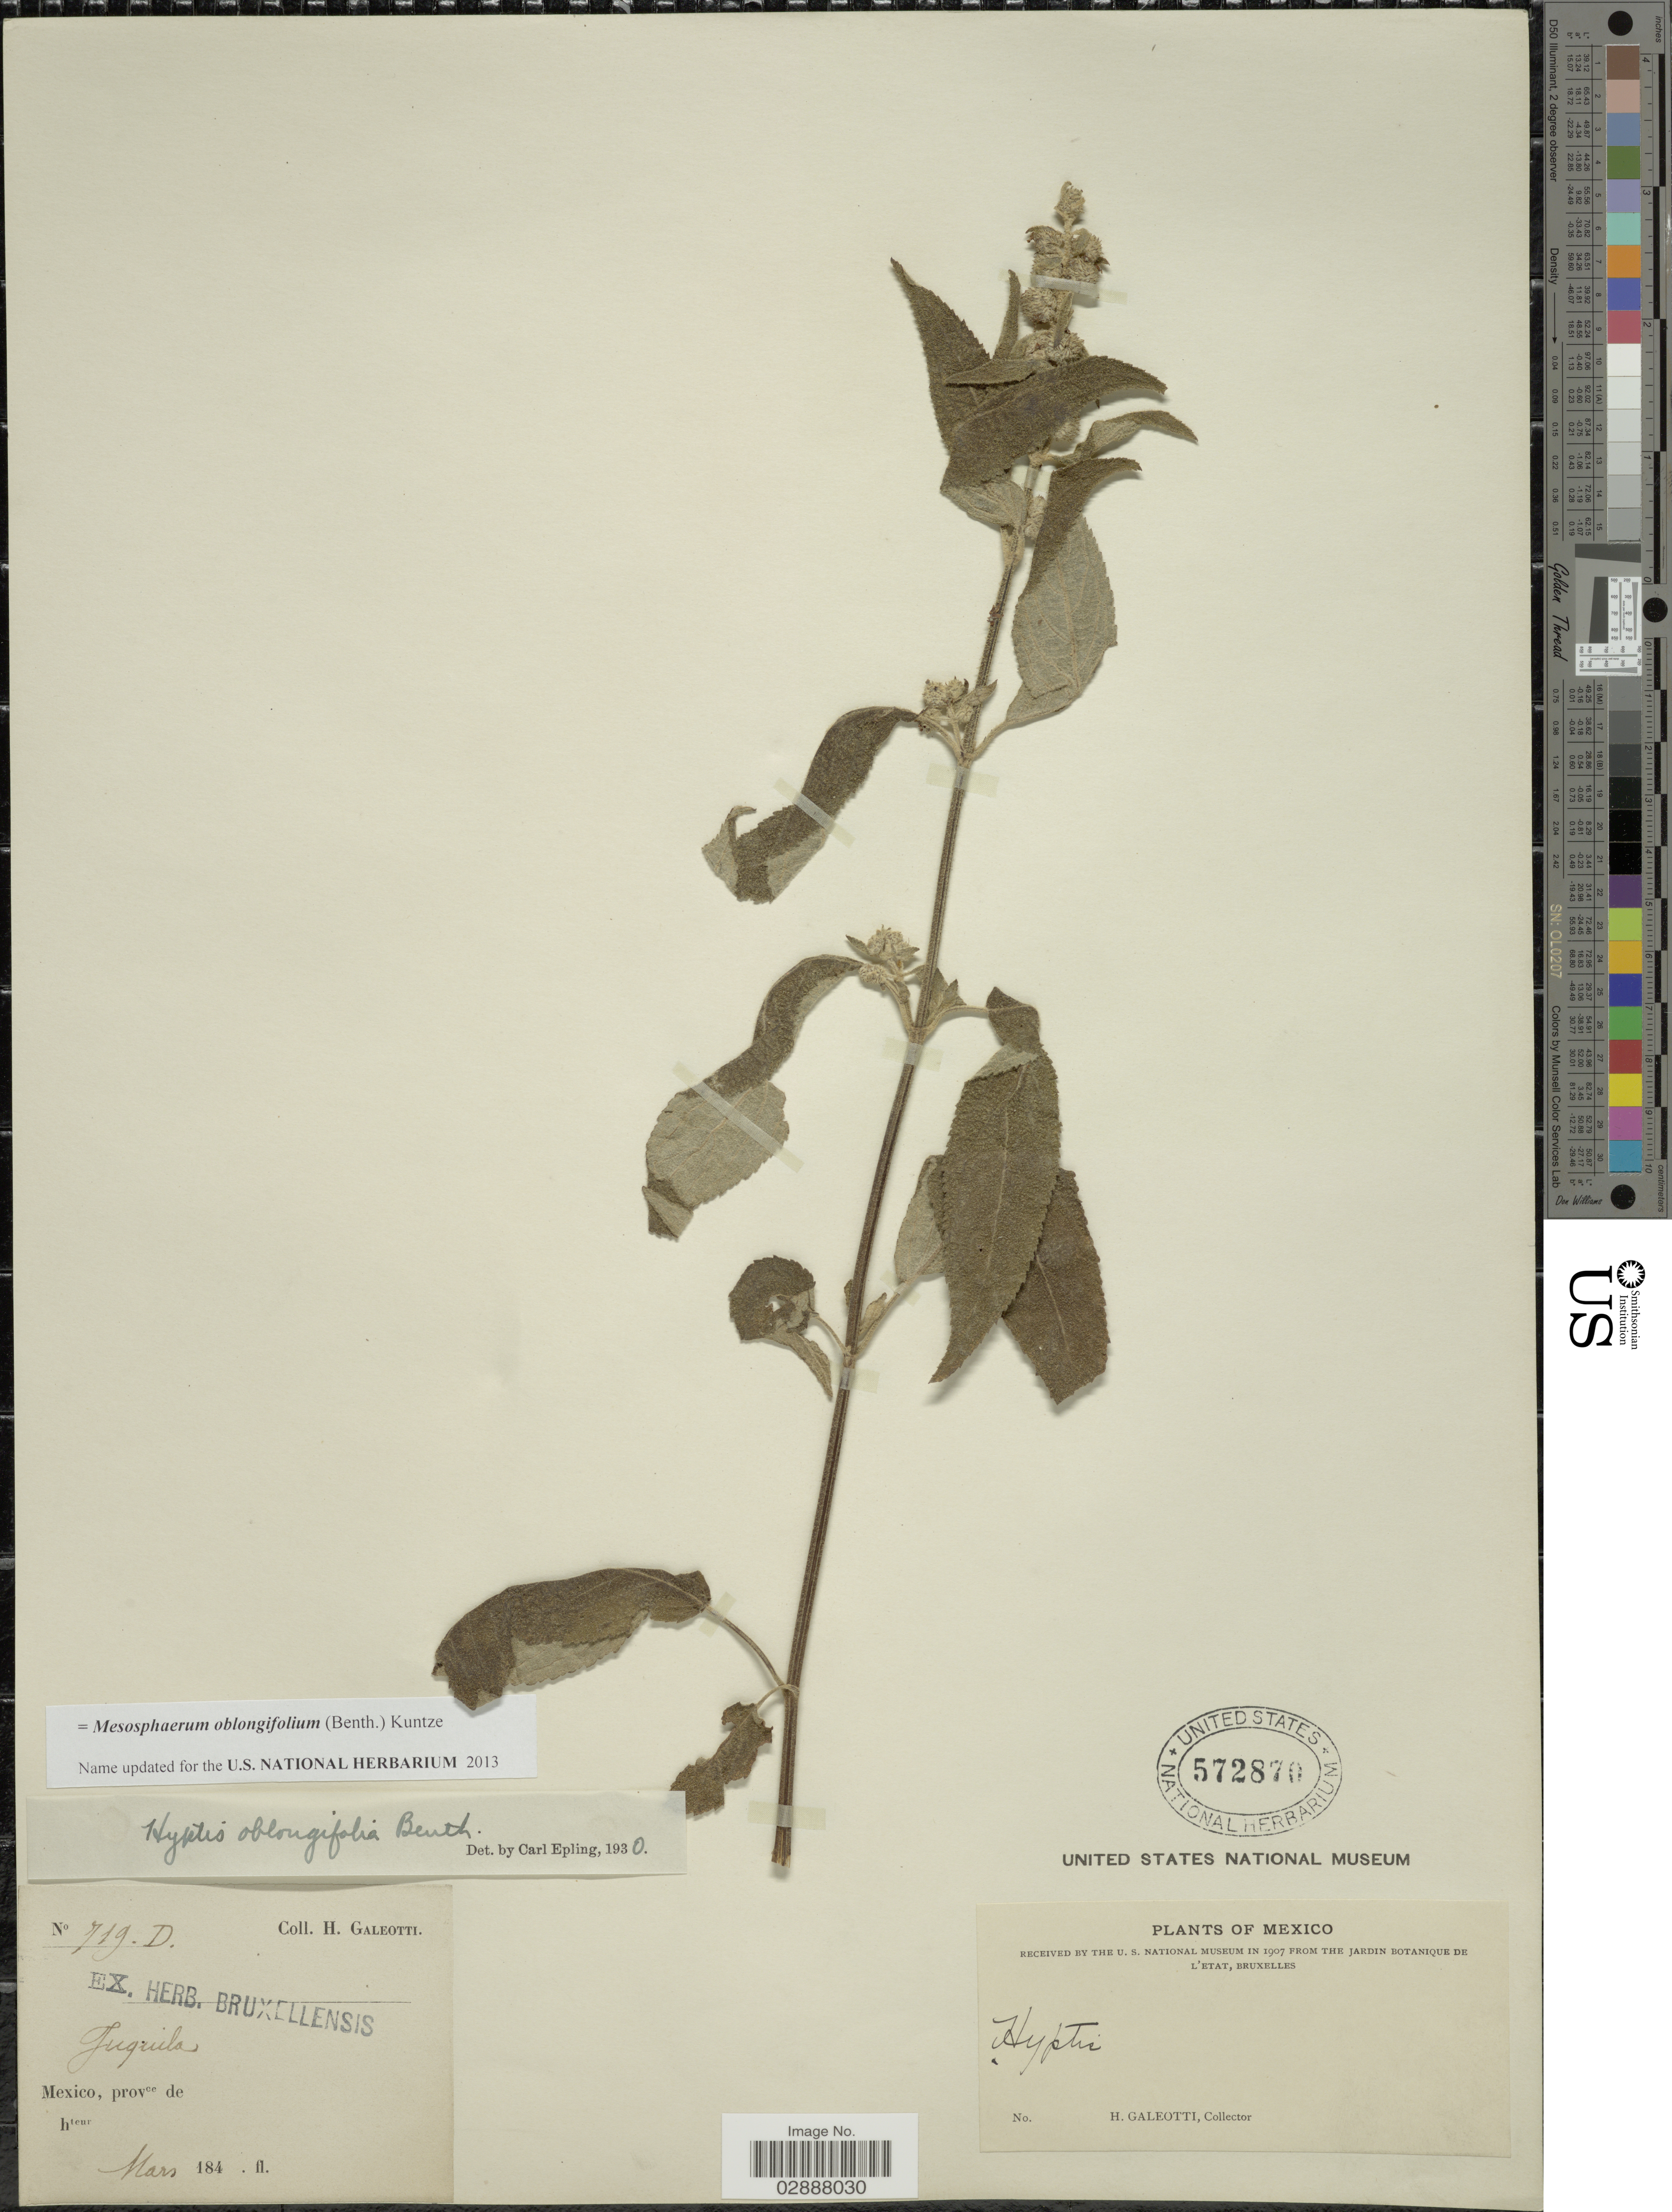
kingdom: Plantae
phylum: Tracheophyta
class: Magnoliopsida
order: Lamiales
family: Lamiaceae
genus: Mesosphaerum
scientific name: Mesosphaerum oblongifolium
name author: (Benth.) Kuntze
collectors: H. G. Galeotti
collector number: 719 D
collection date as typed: Mars 184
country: Mexico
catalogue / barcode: US 572870